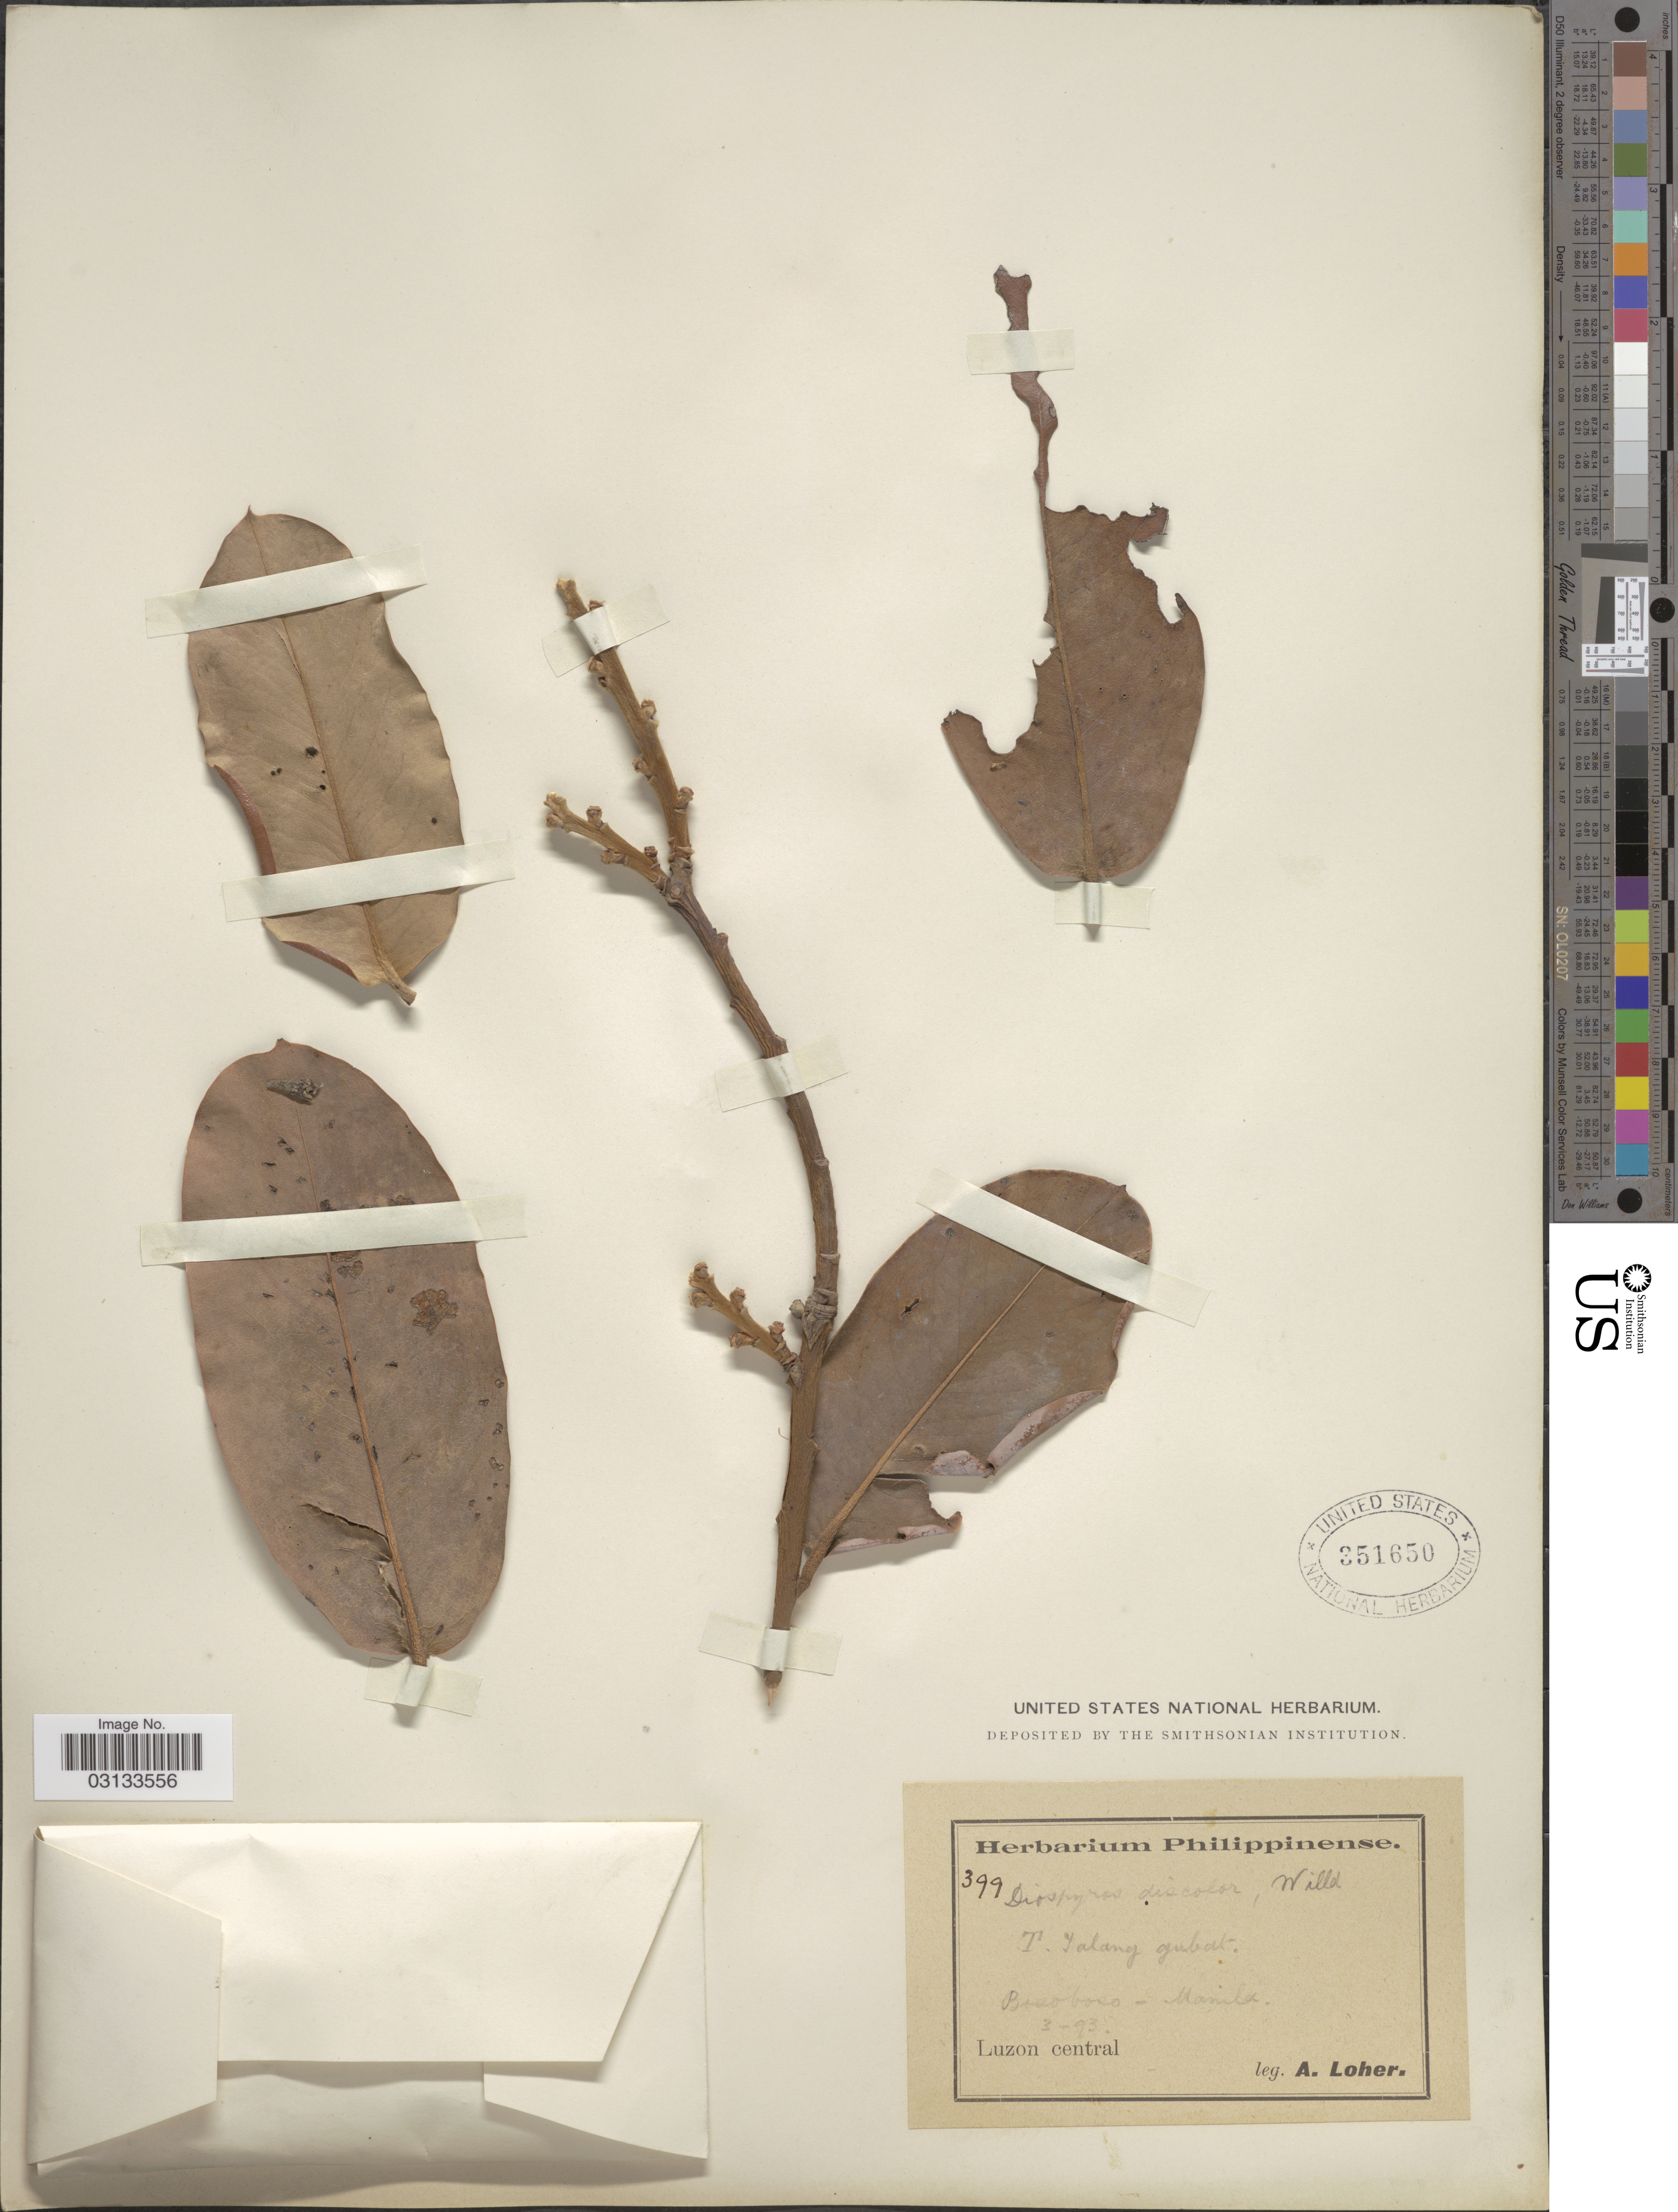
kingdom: Plantae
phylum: Tracheophyta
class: Magnoliopsida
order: Ericales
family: Ebenaceae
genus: Diospyros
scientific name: Diospyros discolor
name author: Willd.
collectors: A. Loher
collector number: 399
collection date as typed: Transcribed d/m/y: /3/93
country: Philippines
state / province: Central Luzon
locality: Bosoboso - Manila, Luzon central.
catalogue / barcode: US 351650